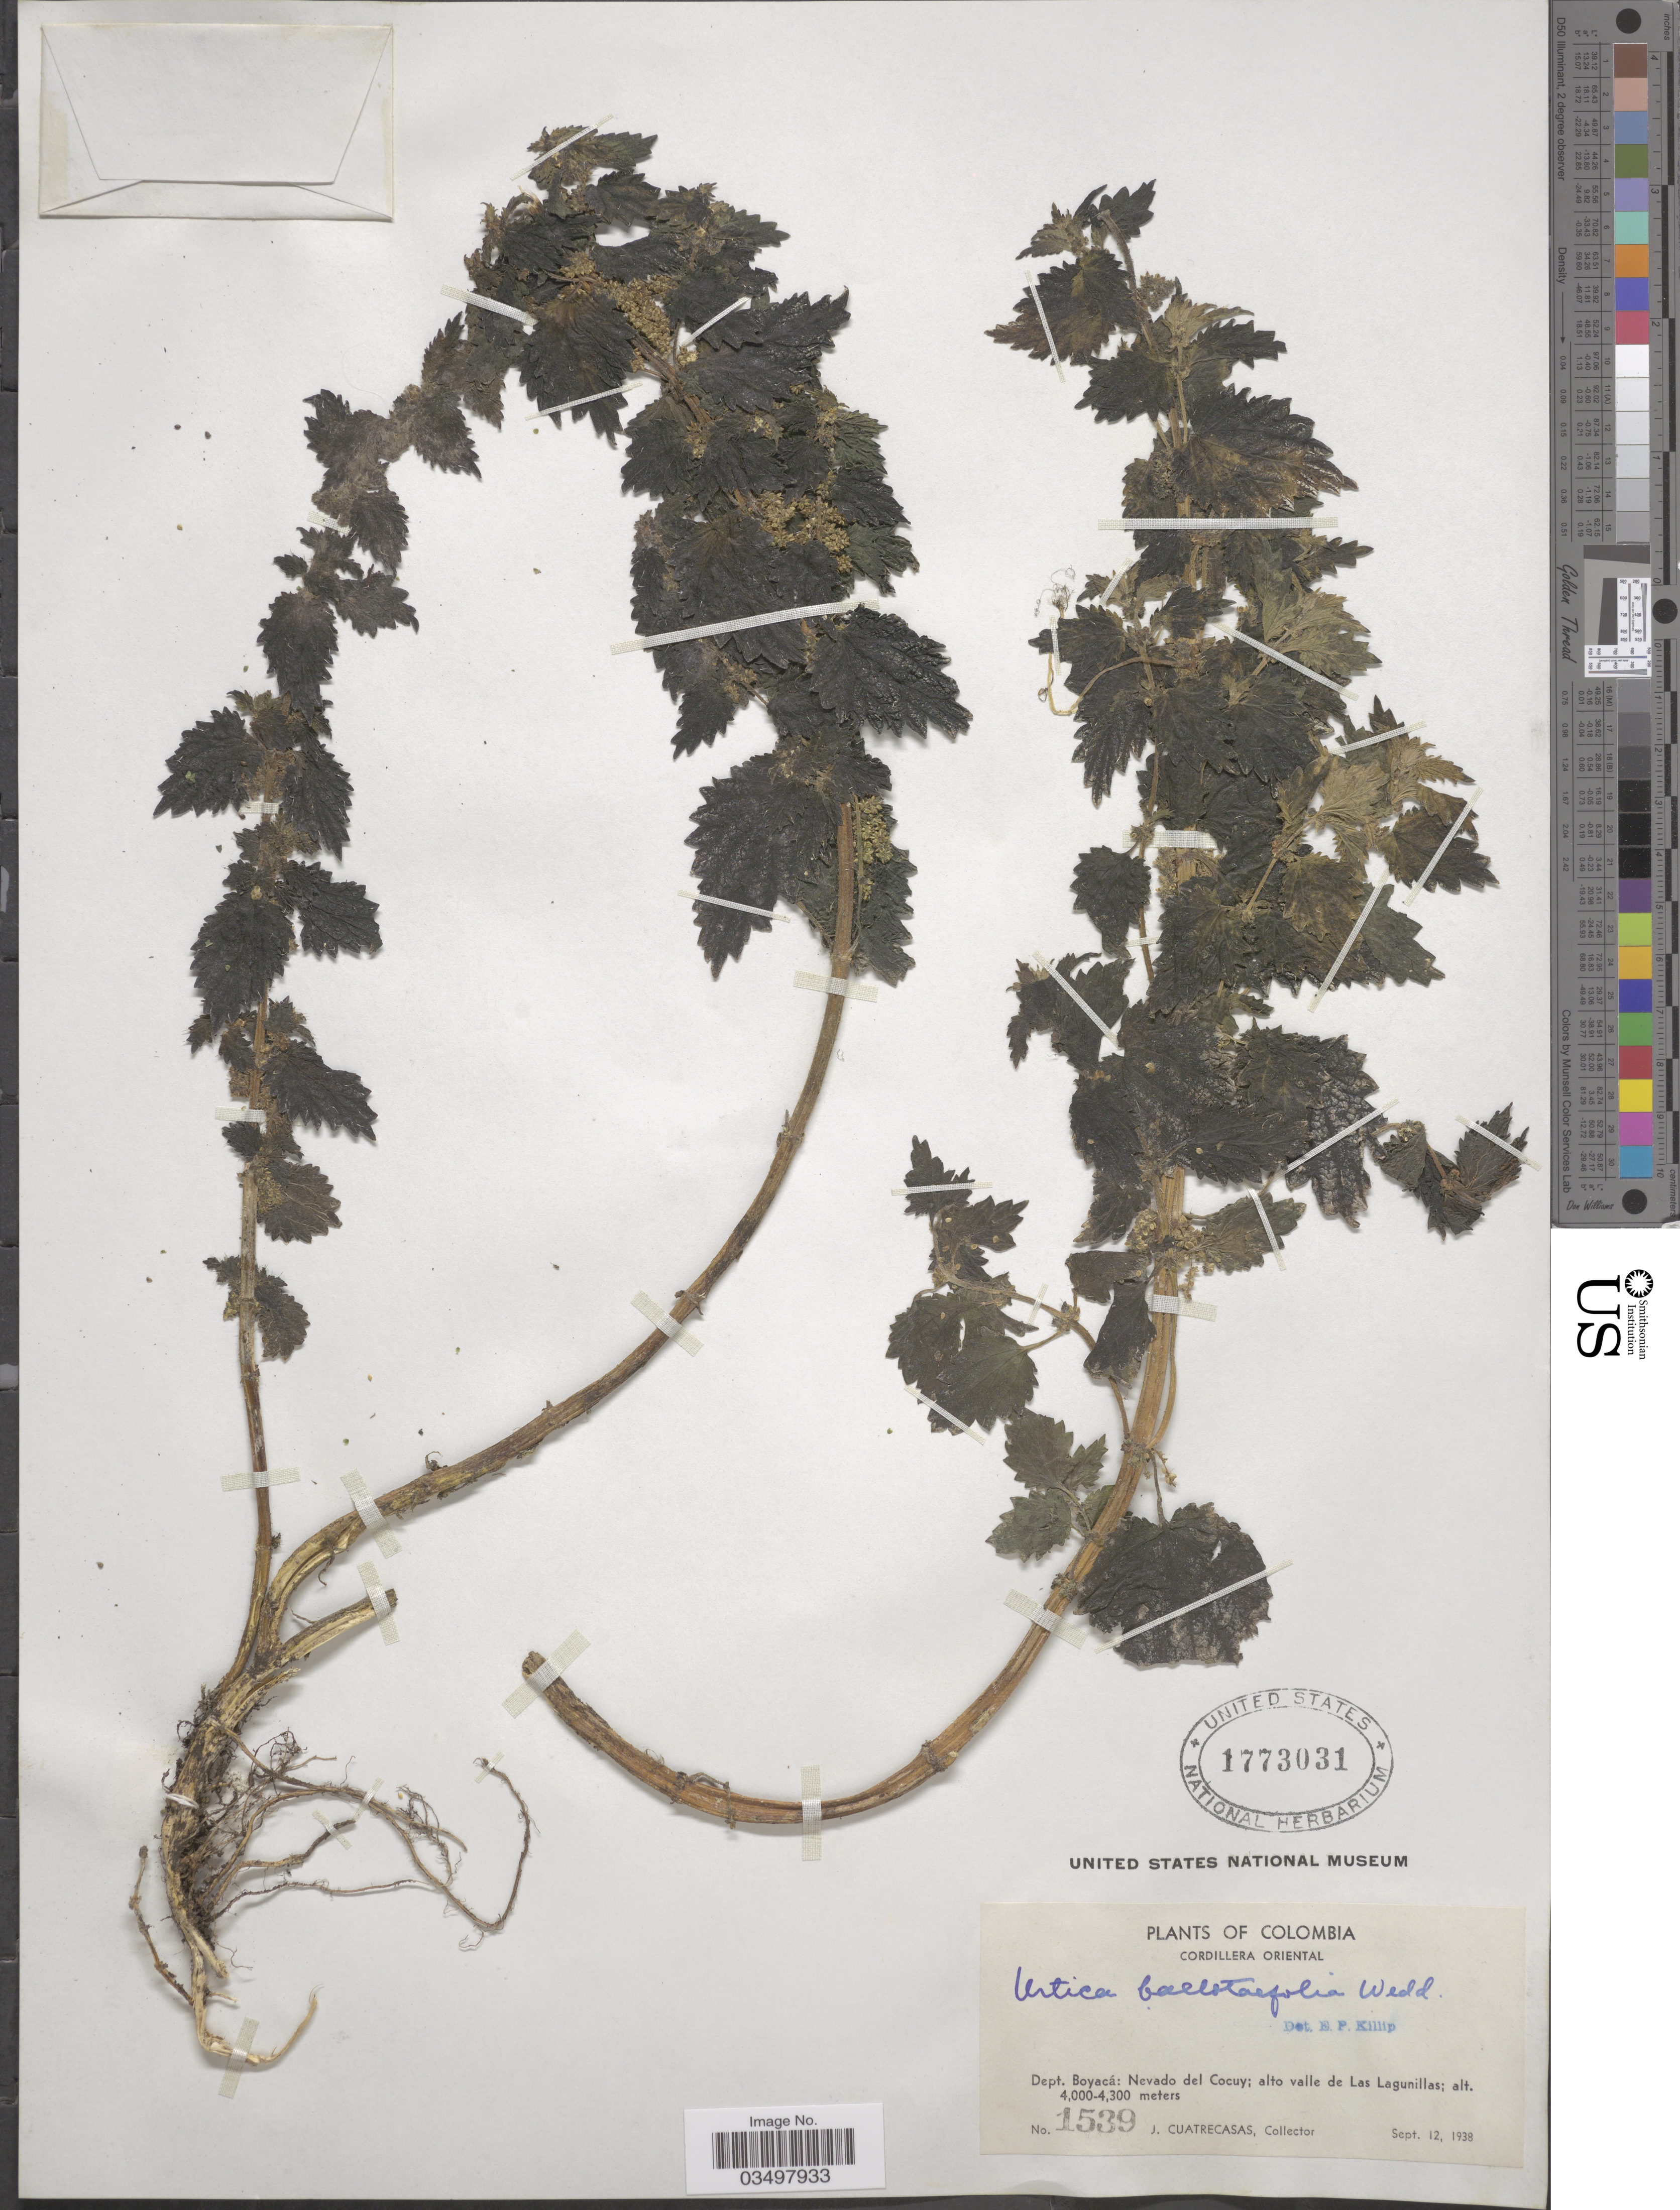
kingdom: Plantae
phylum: Tracheophyta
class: Magnoliopsida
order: Rosales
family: Urticaceae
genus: Urtica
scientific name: Urtica ballotifolia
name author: Wedd.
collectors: J. Cuatrecasas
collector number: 1539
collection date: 1938-09-12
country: Colombia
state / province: Boyacá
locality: Cordillera Oriental. Dept. Boyacá: Nevado del Cocuy; alto valle de Las Lagunillas.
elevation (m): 4000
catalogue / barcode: US 1773031